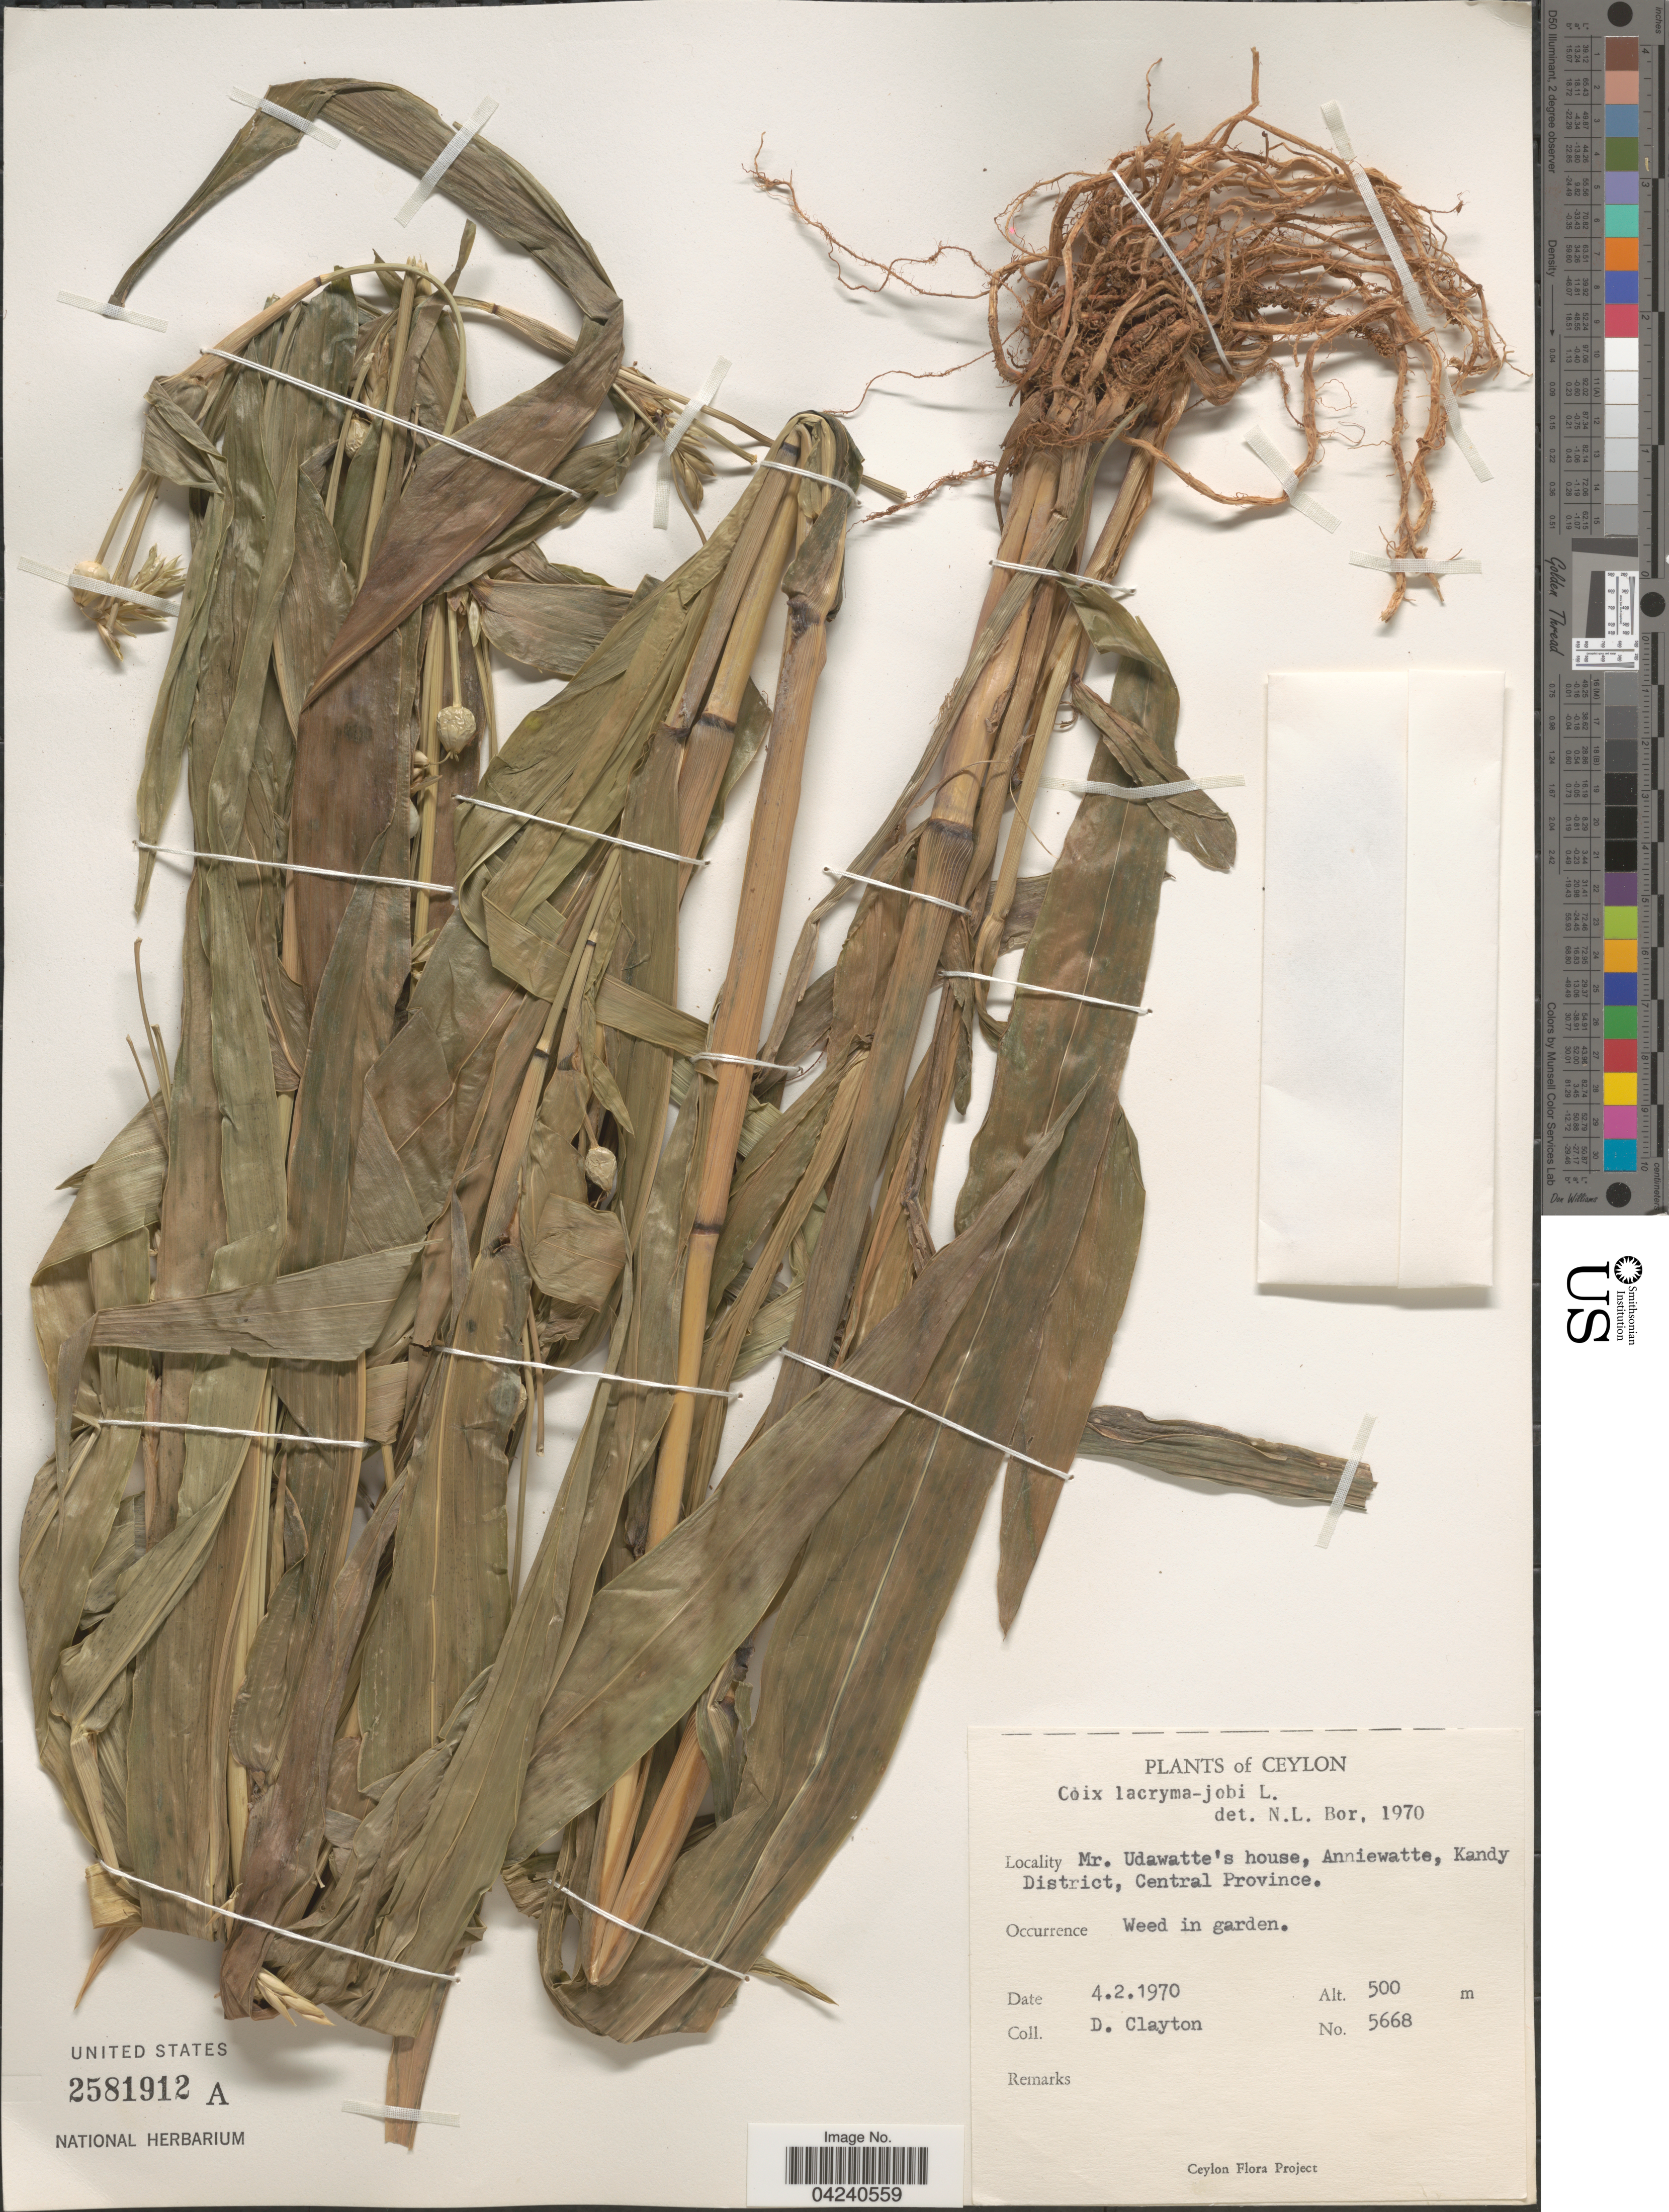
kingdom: Plantae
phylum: Tracheophyta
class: Liliopsida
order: Poales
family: Poaceae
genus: Coix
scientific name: Coix lacryma-jobi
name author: L.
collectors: D. Clayton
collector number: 5668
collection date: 1970-02-04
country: Sri Lanka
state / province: Central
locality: Ceylon. Mr. Udawatte's house, Anniewatte, Kandy District.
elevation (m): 500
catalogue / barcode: US 2581912A